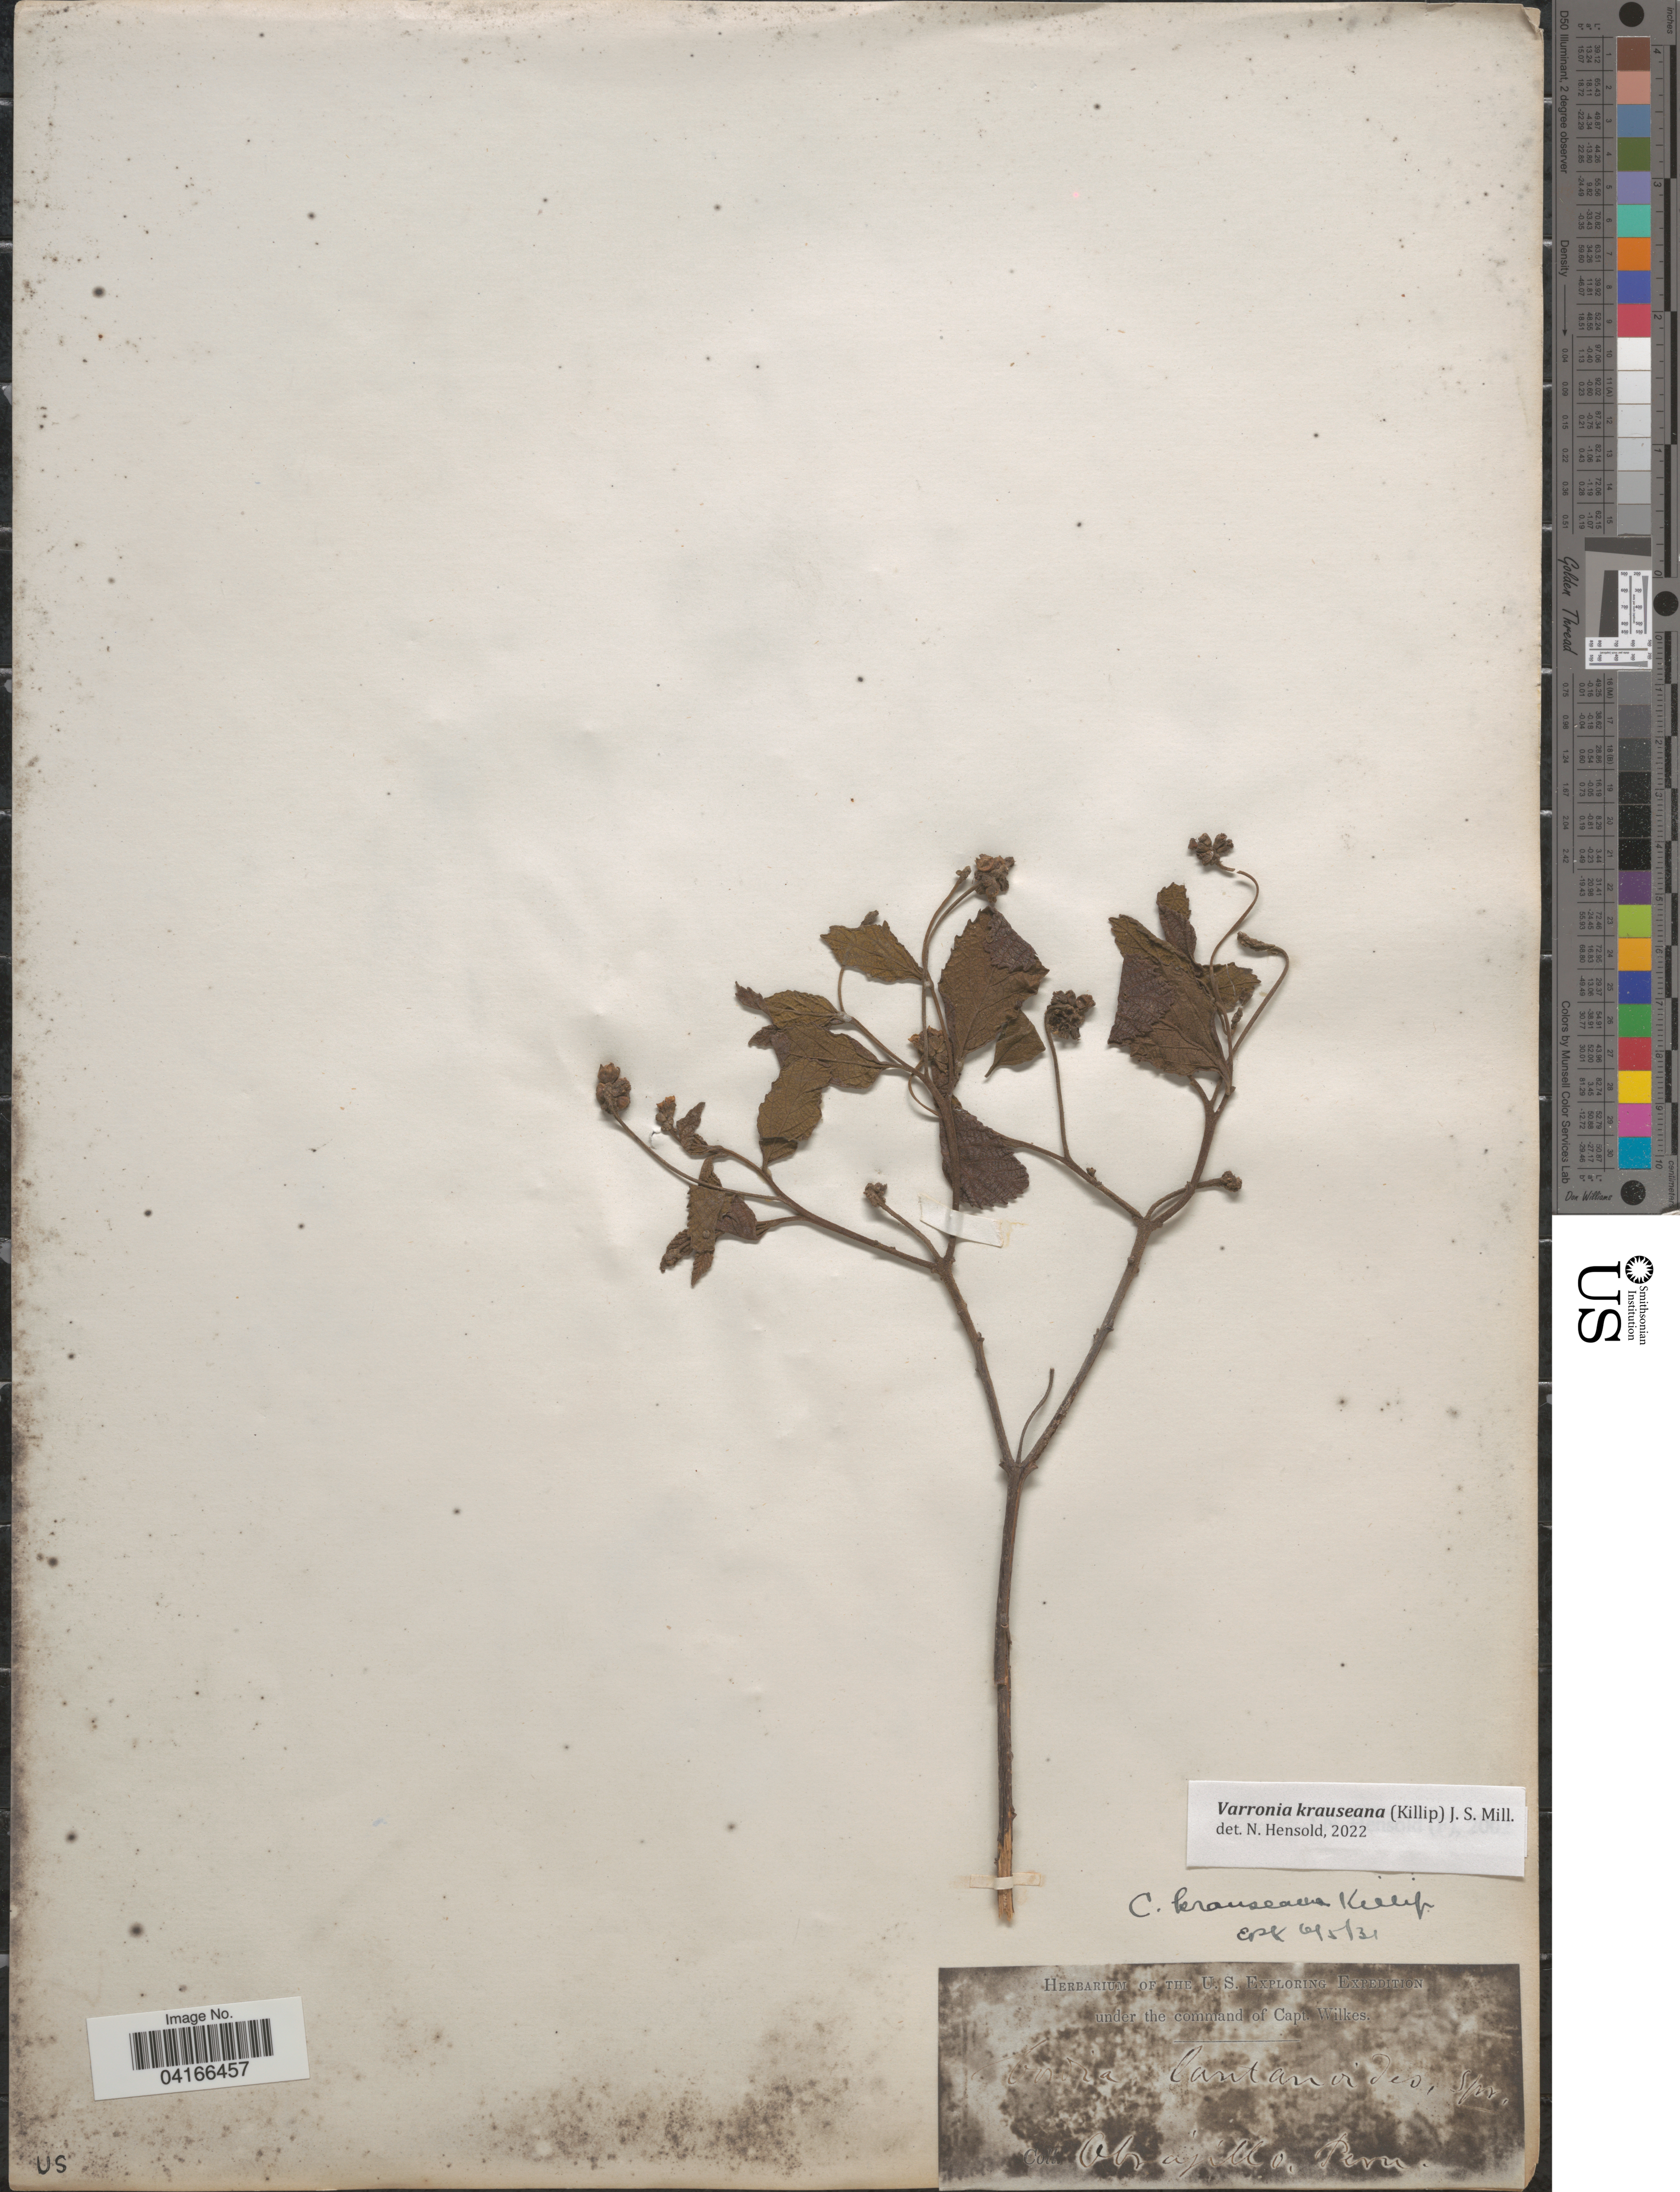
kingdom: Plantae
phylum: Tracheophyta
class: Magnoliopsida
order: Boraginales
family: Cordiaceae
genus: Varronia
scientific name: Varronia krauseana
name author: (Killip) J.S. Mill.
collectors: Wilkes Explor. Exped.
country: Peru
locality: The U. S. Exploring Expedition. Obrajillo.